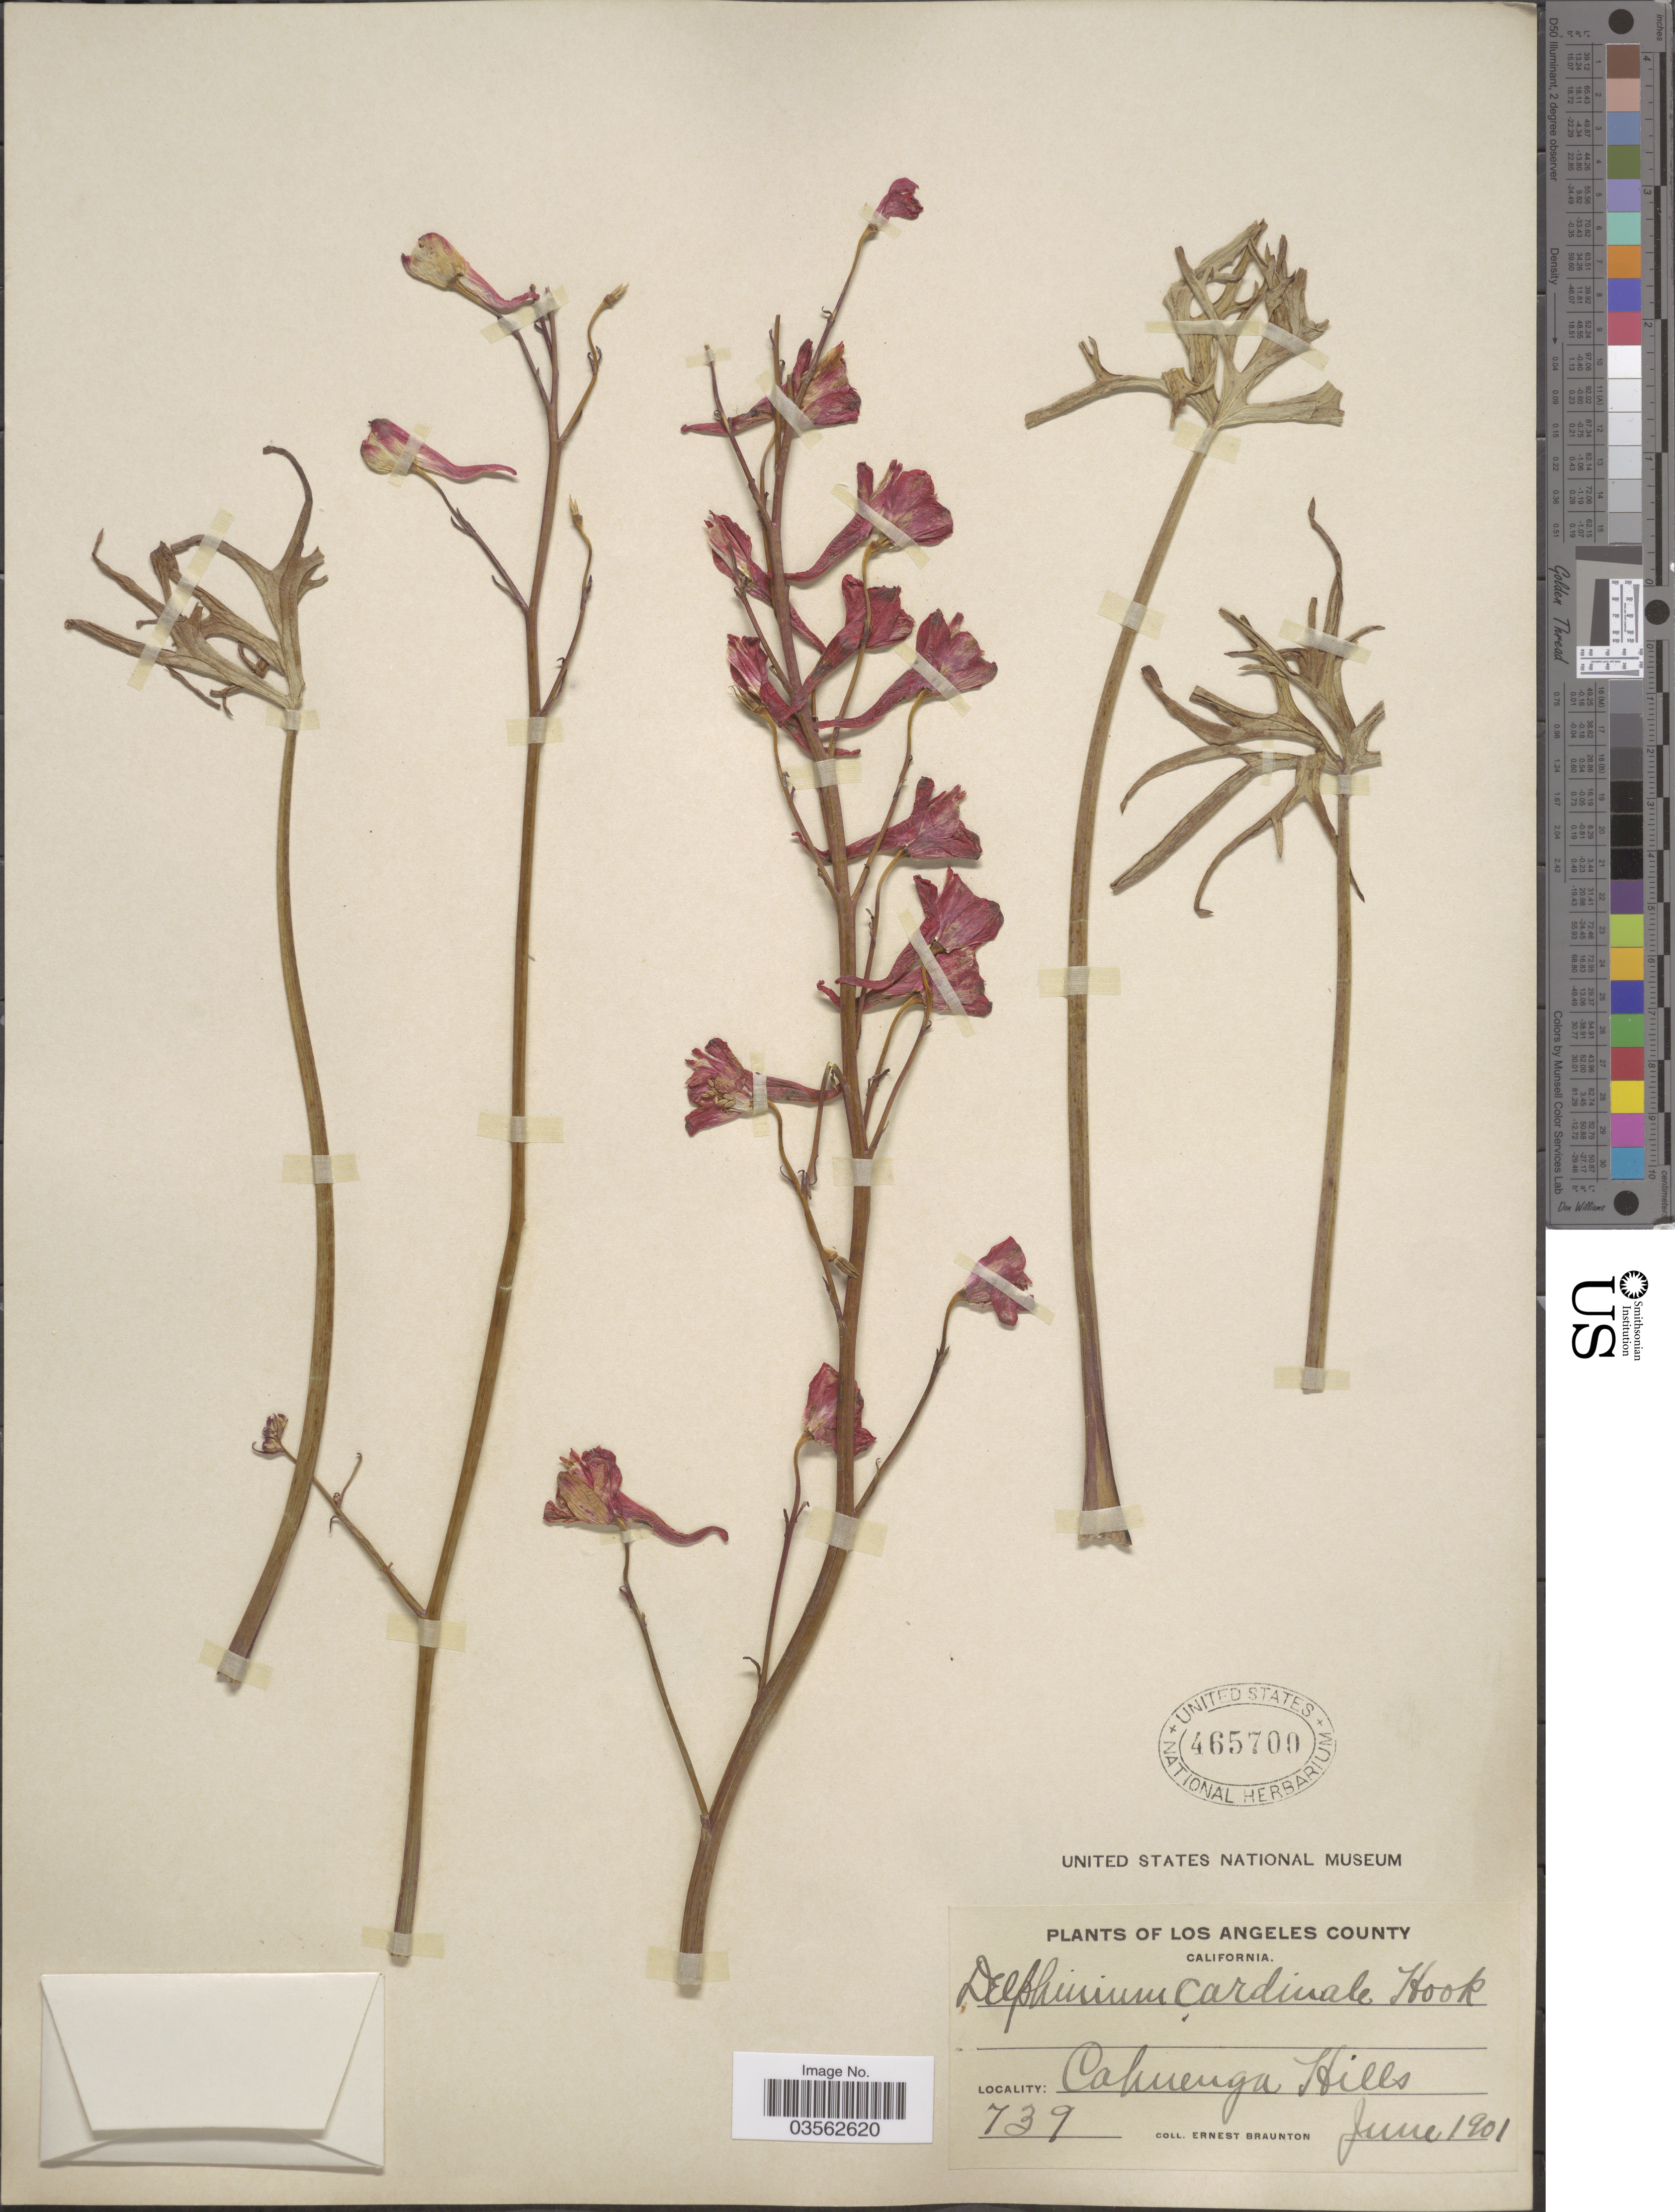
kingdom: Plantae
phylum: Tracheophyta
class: Magnoliopsida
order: Ranunculales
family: Ranunculaceae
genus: Delphinium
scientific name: Delphinium cardinale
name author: Hook.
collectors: E. Braunton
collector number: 739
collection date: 1901-06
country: United States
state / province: California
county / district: Los Angeles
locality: Los Angeles County. Cahuenga Hills.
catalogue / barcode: US 465700